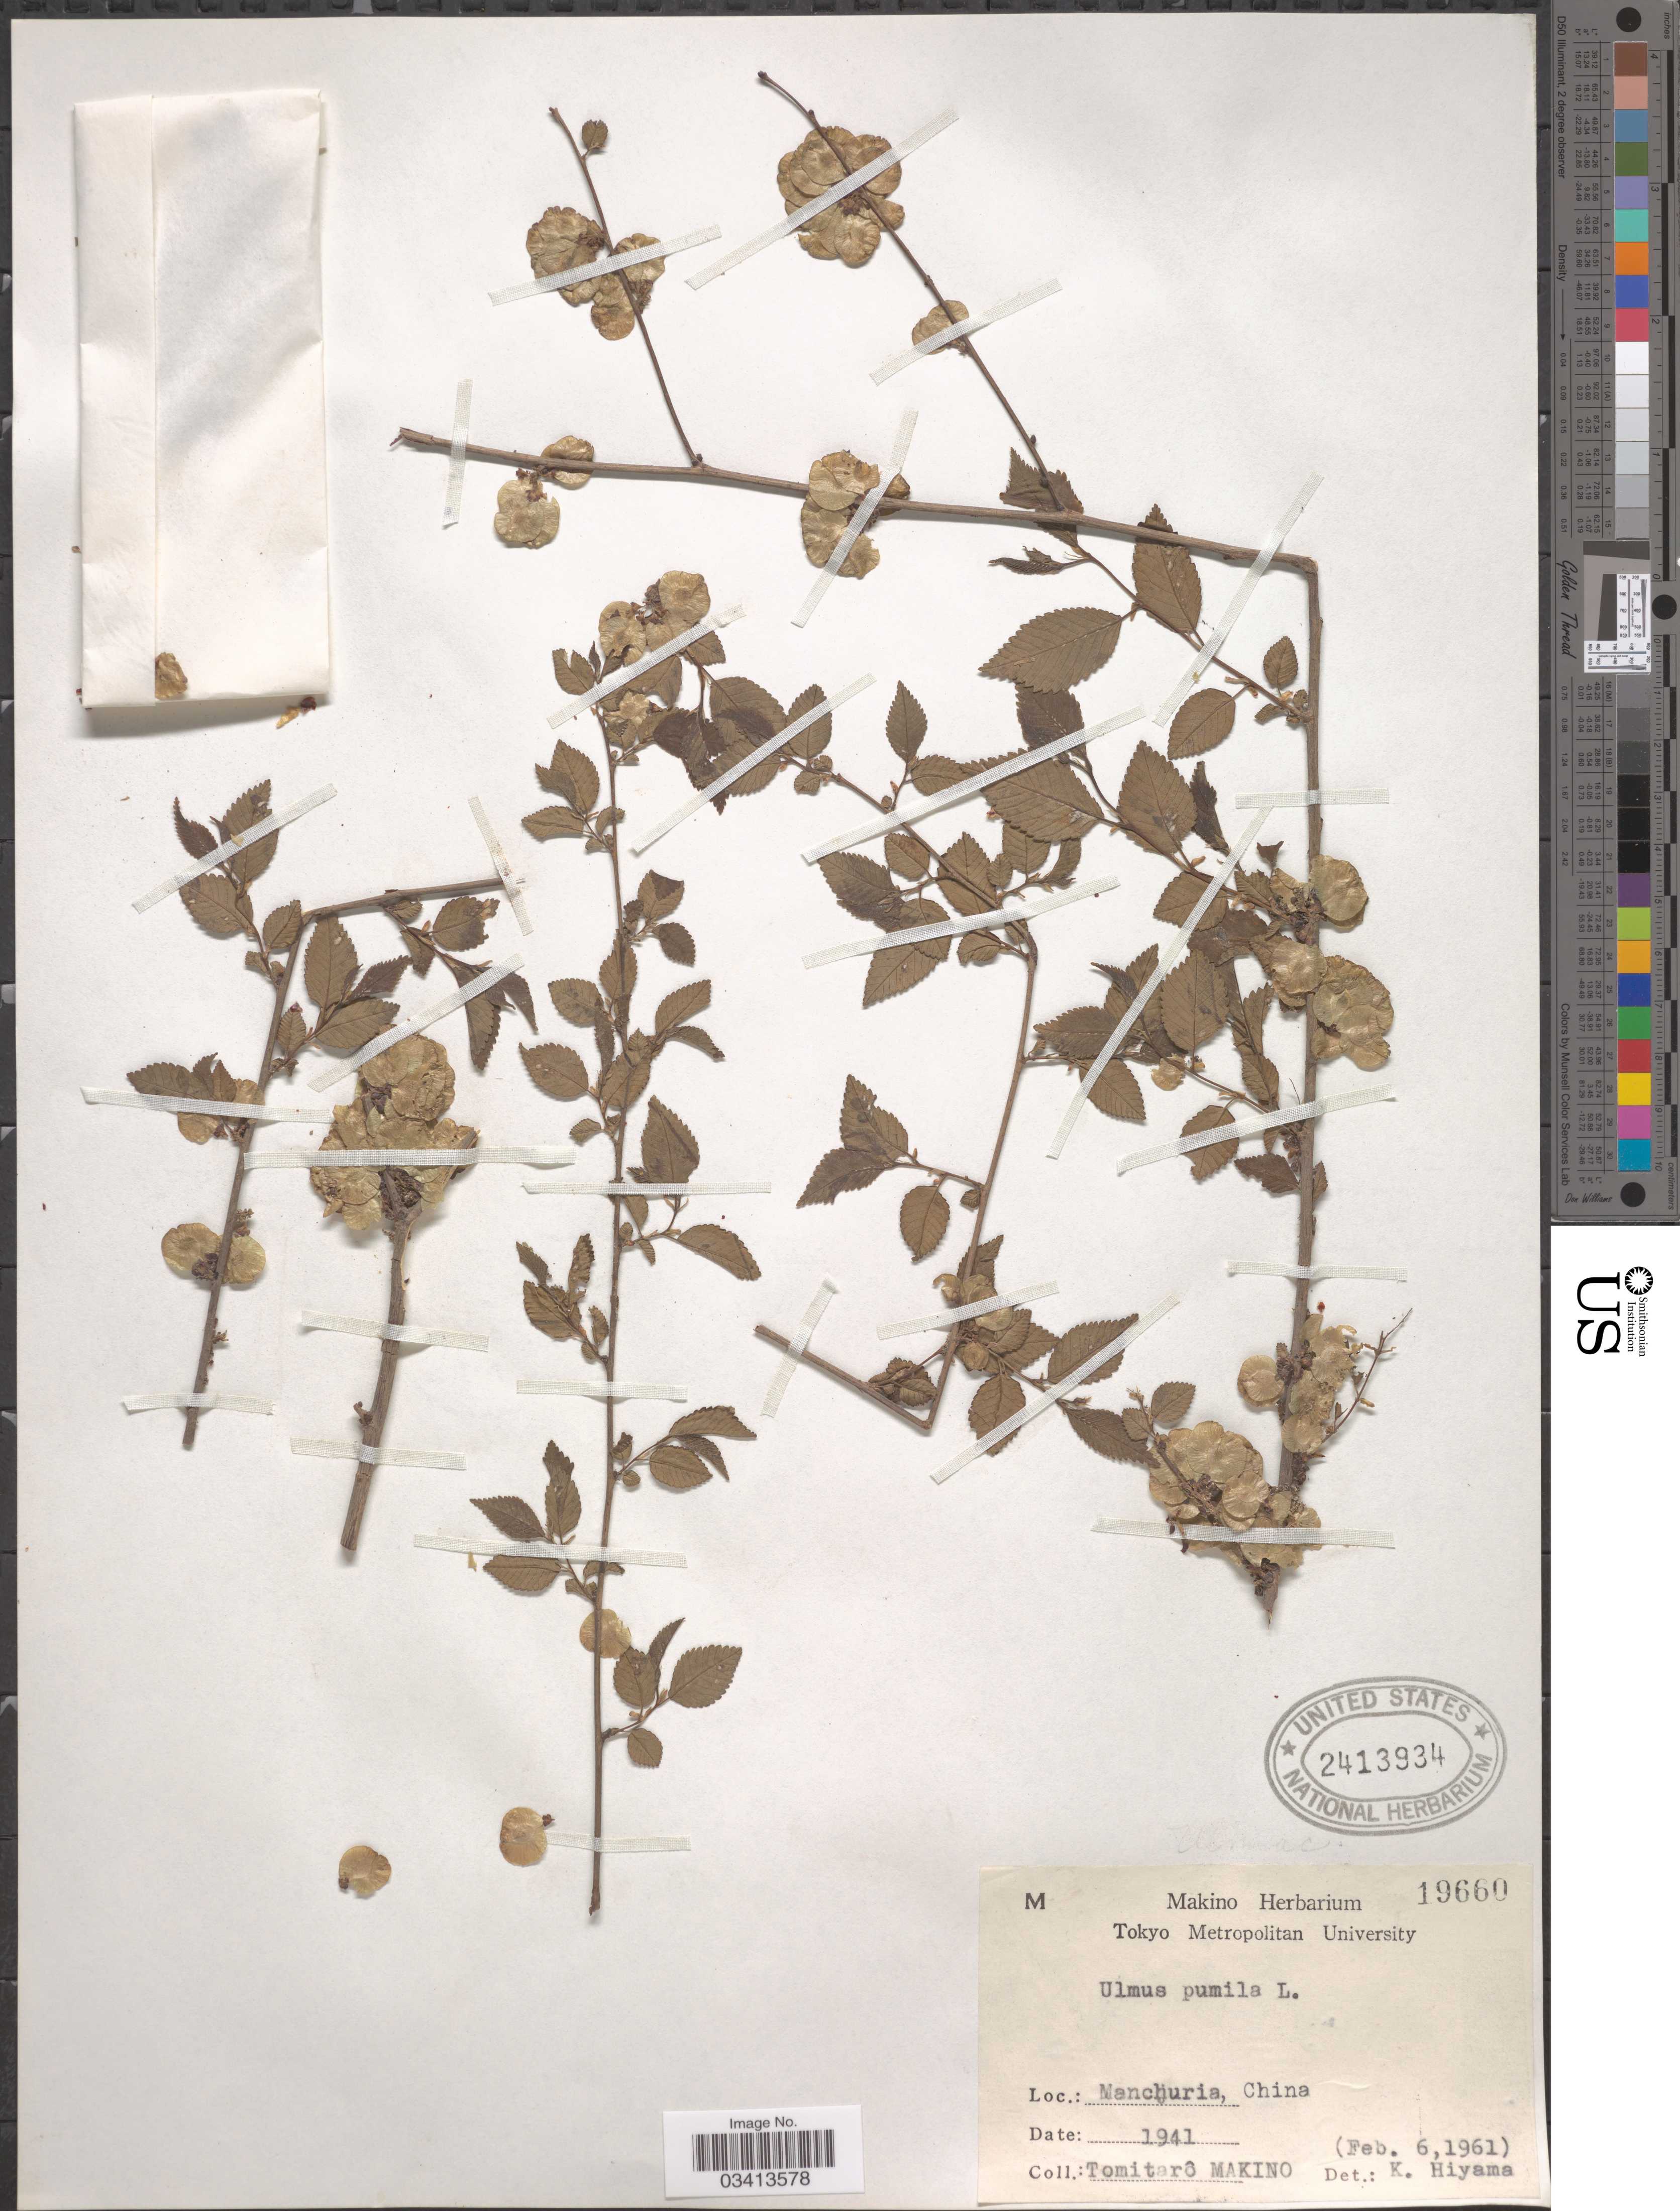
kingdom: Plantae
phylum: Tracheophyta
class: Magnoliopsida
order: Rosales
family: Ulmaceae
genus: Ulmus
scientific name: Ulmus pumila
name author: L.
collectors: T. Makino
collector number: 19660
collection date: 1941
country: China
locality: Manchuria.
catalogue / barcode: US 2413934